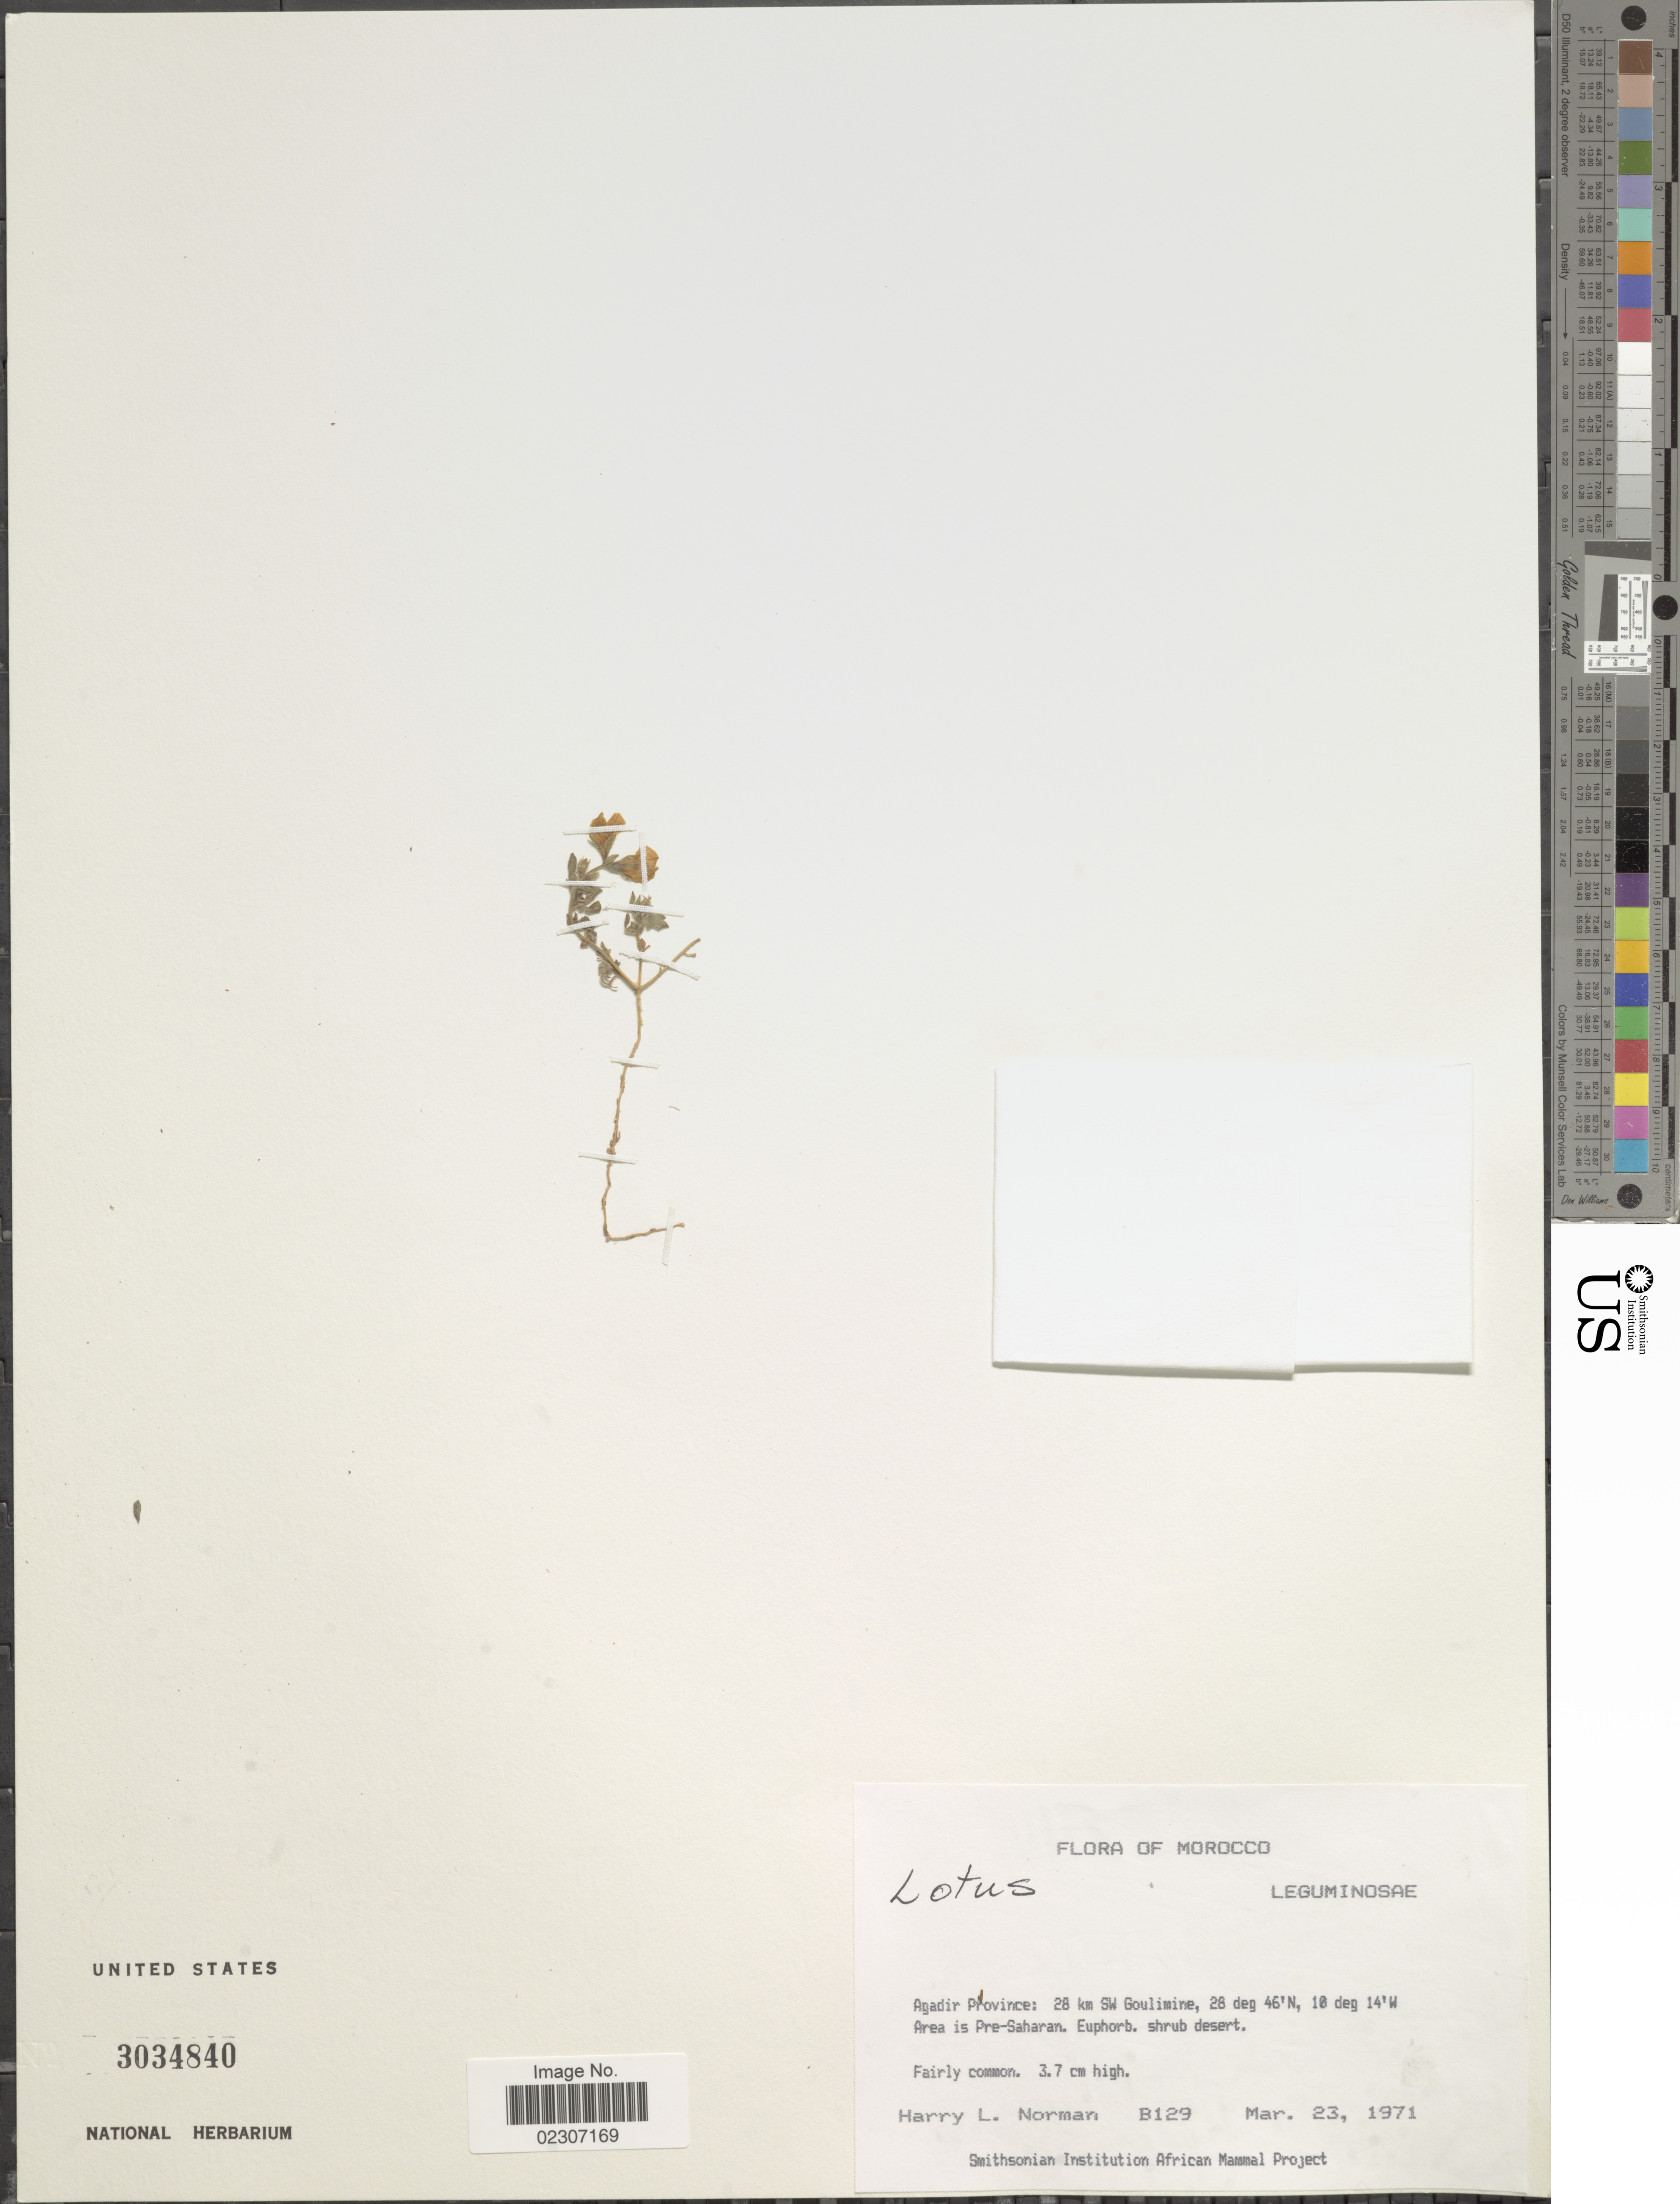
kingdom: Plantae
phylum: Tracheophyta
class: Magnoliopsida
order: Fabales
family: Fabaceae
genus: Lotus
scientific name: Lotus sp.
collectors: Norman, H.L.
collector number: B129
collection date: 1971-03-23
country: Morocco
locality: Morocco, Agadir Province: 28 km SW Goulimine. Area is Pre-Saharan.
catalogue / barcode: US 3034840